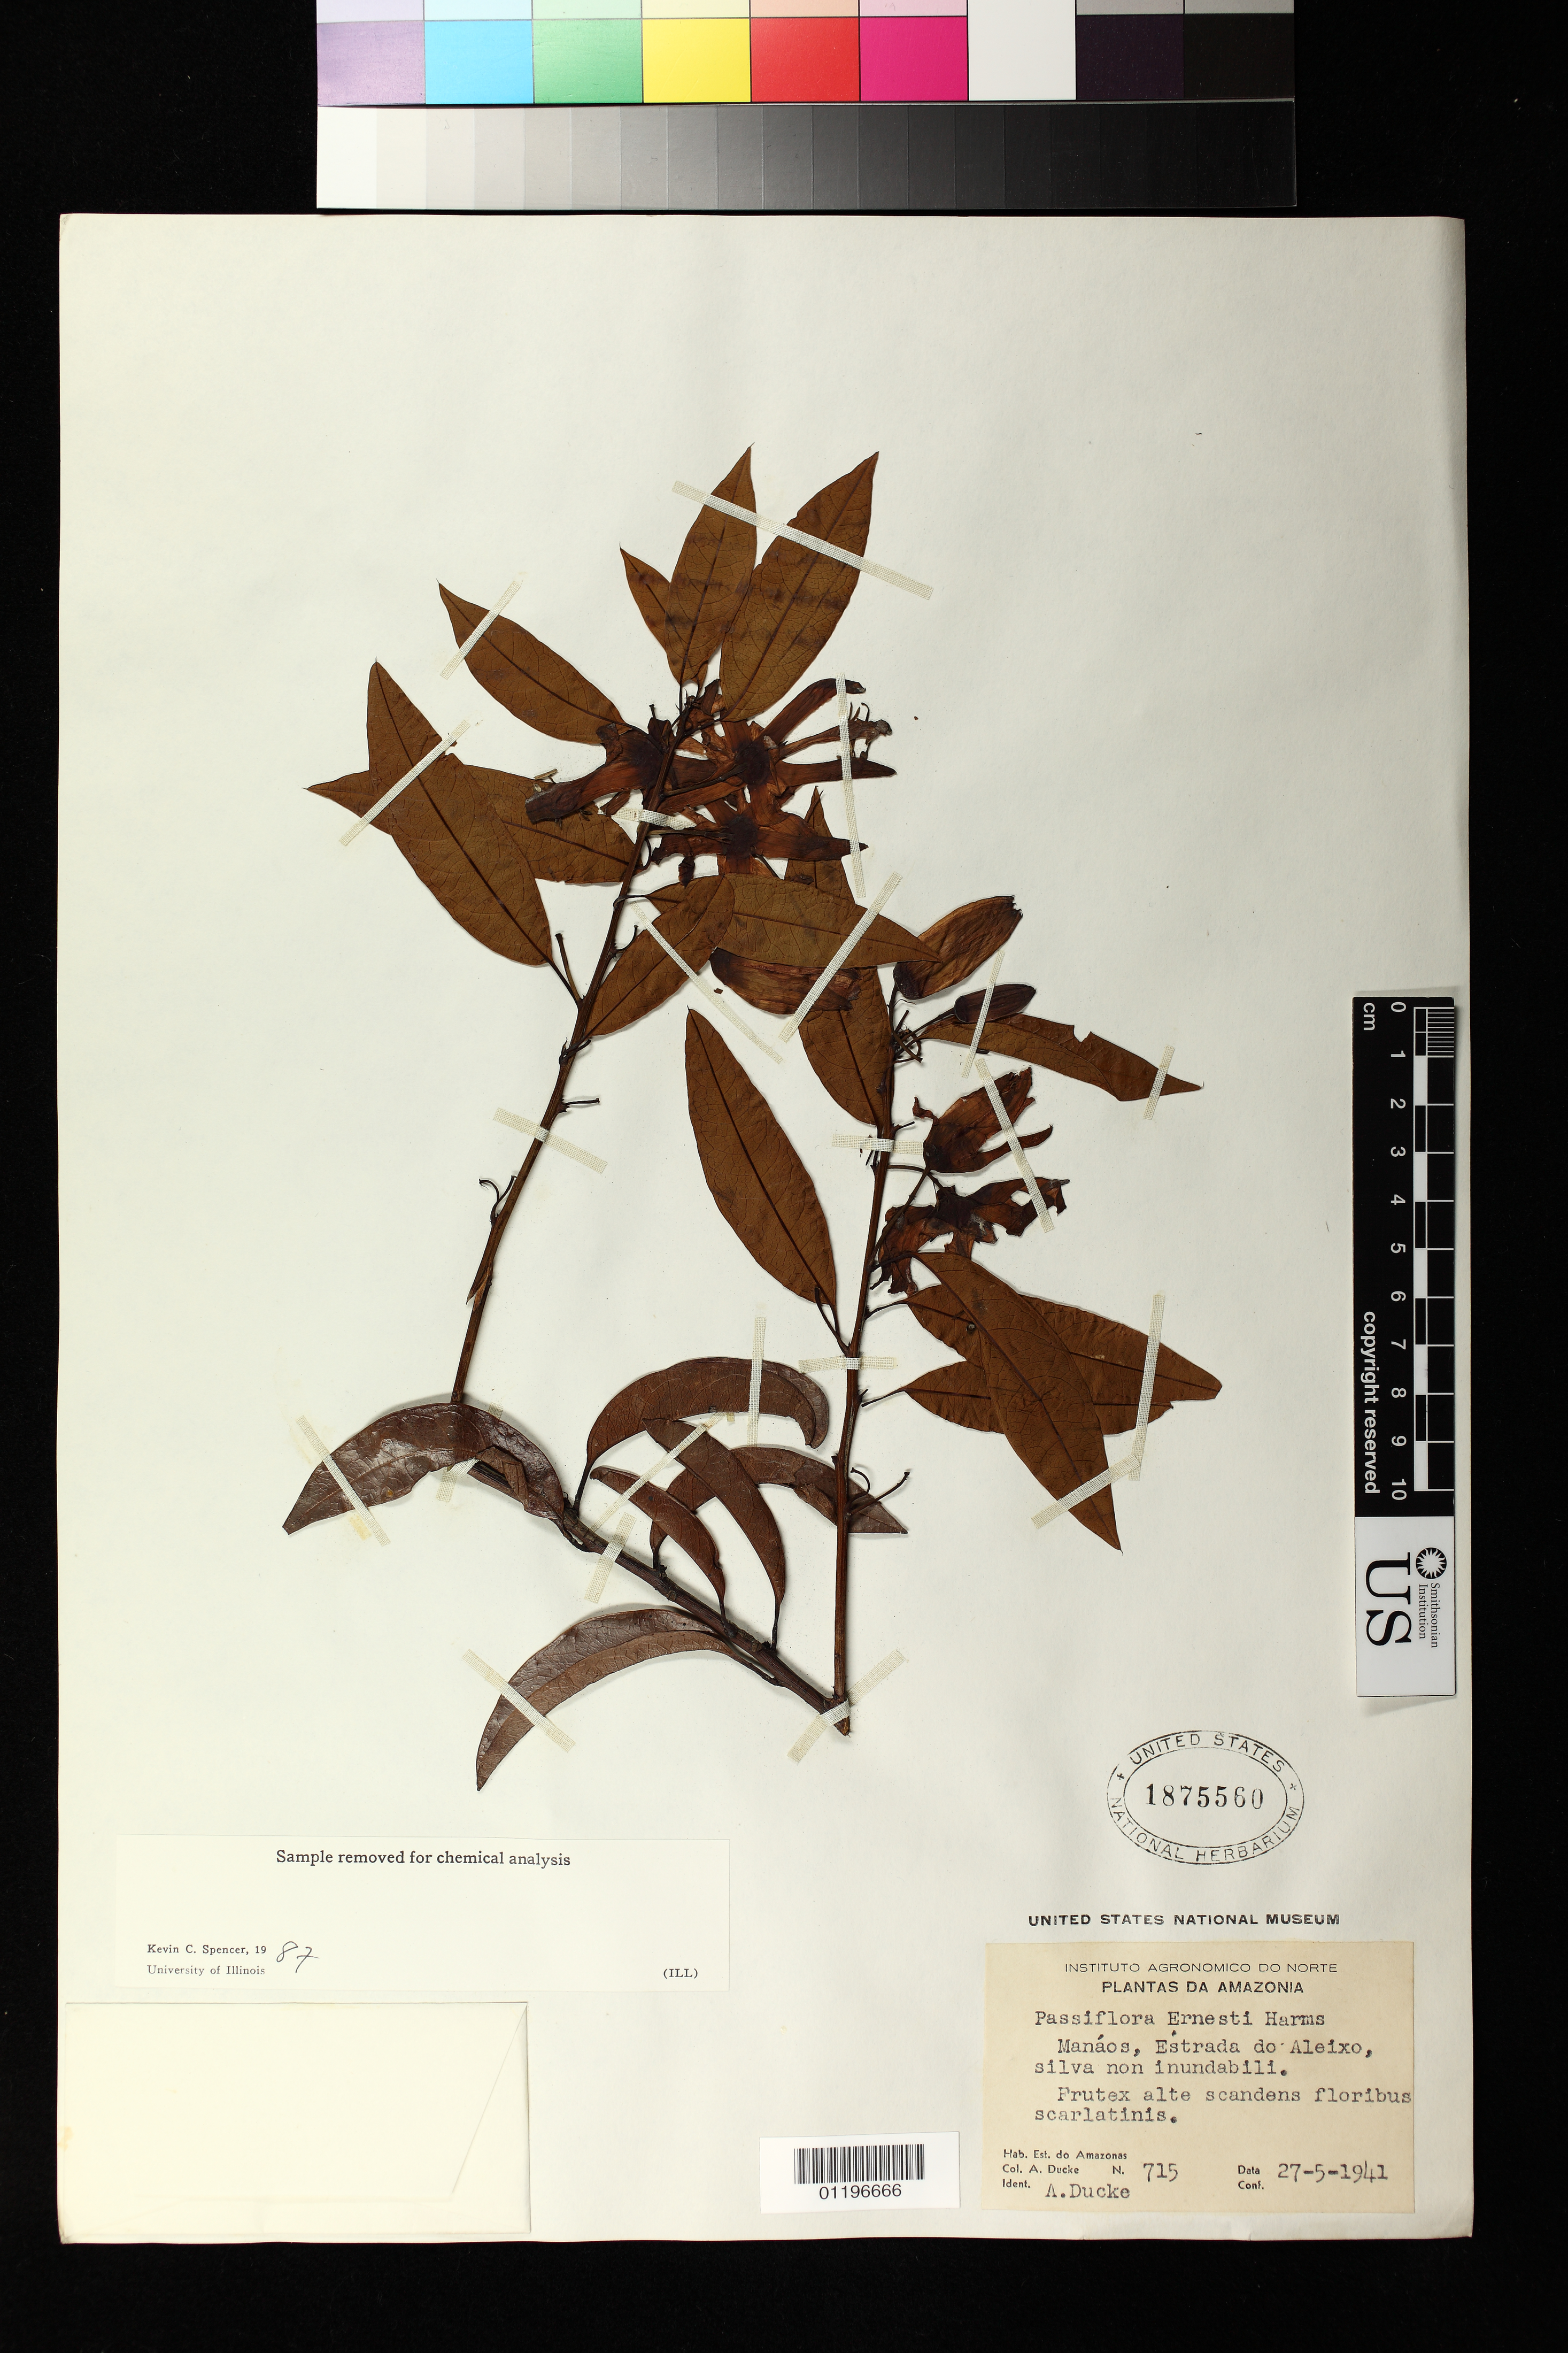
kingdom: Plantae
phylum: Tracheophyta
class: Magnoliopsida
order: Malpighiales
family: Passifloraceae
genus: Passiflora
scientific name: Passiflora ernestii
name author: Harms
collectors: A. Ducke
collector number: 715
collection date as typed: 27 May 1941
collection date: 1941-05-27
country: Brazil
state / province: Amazonas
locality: Manaos, Estrada do Aleixo, silva non inundabili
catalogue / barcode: US 1875560